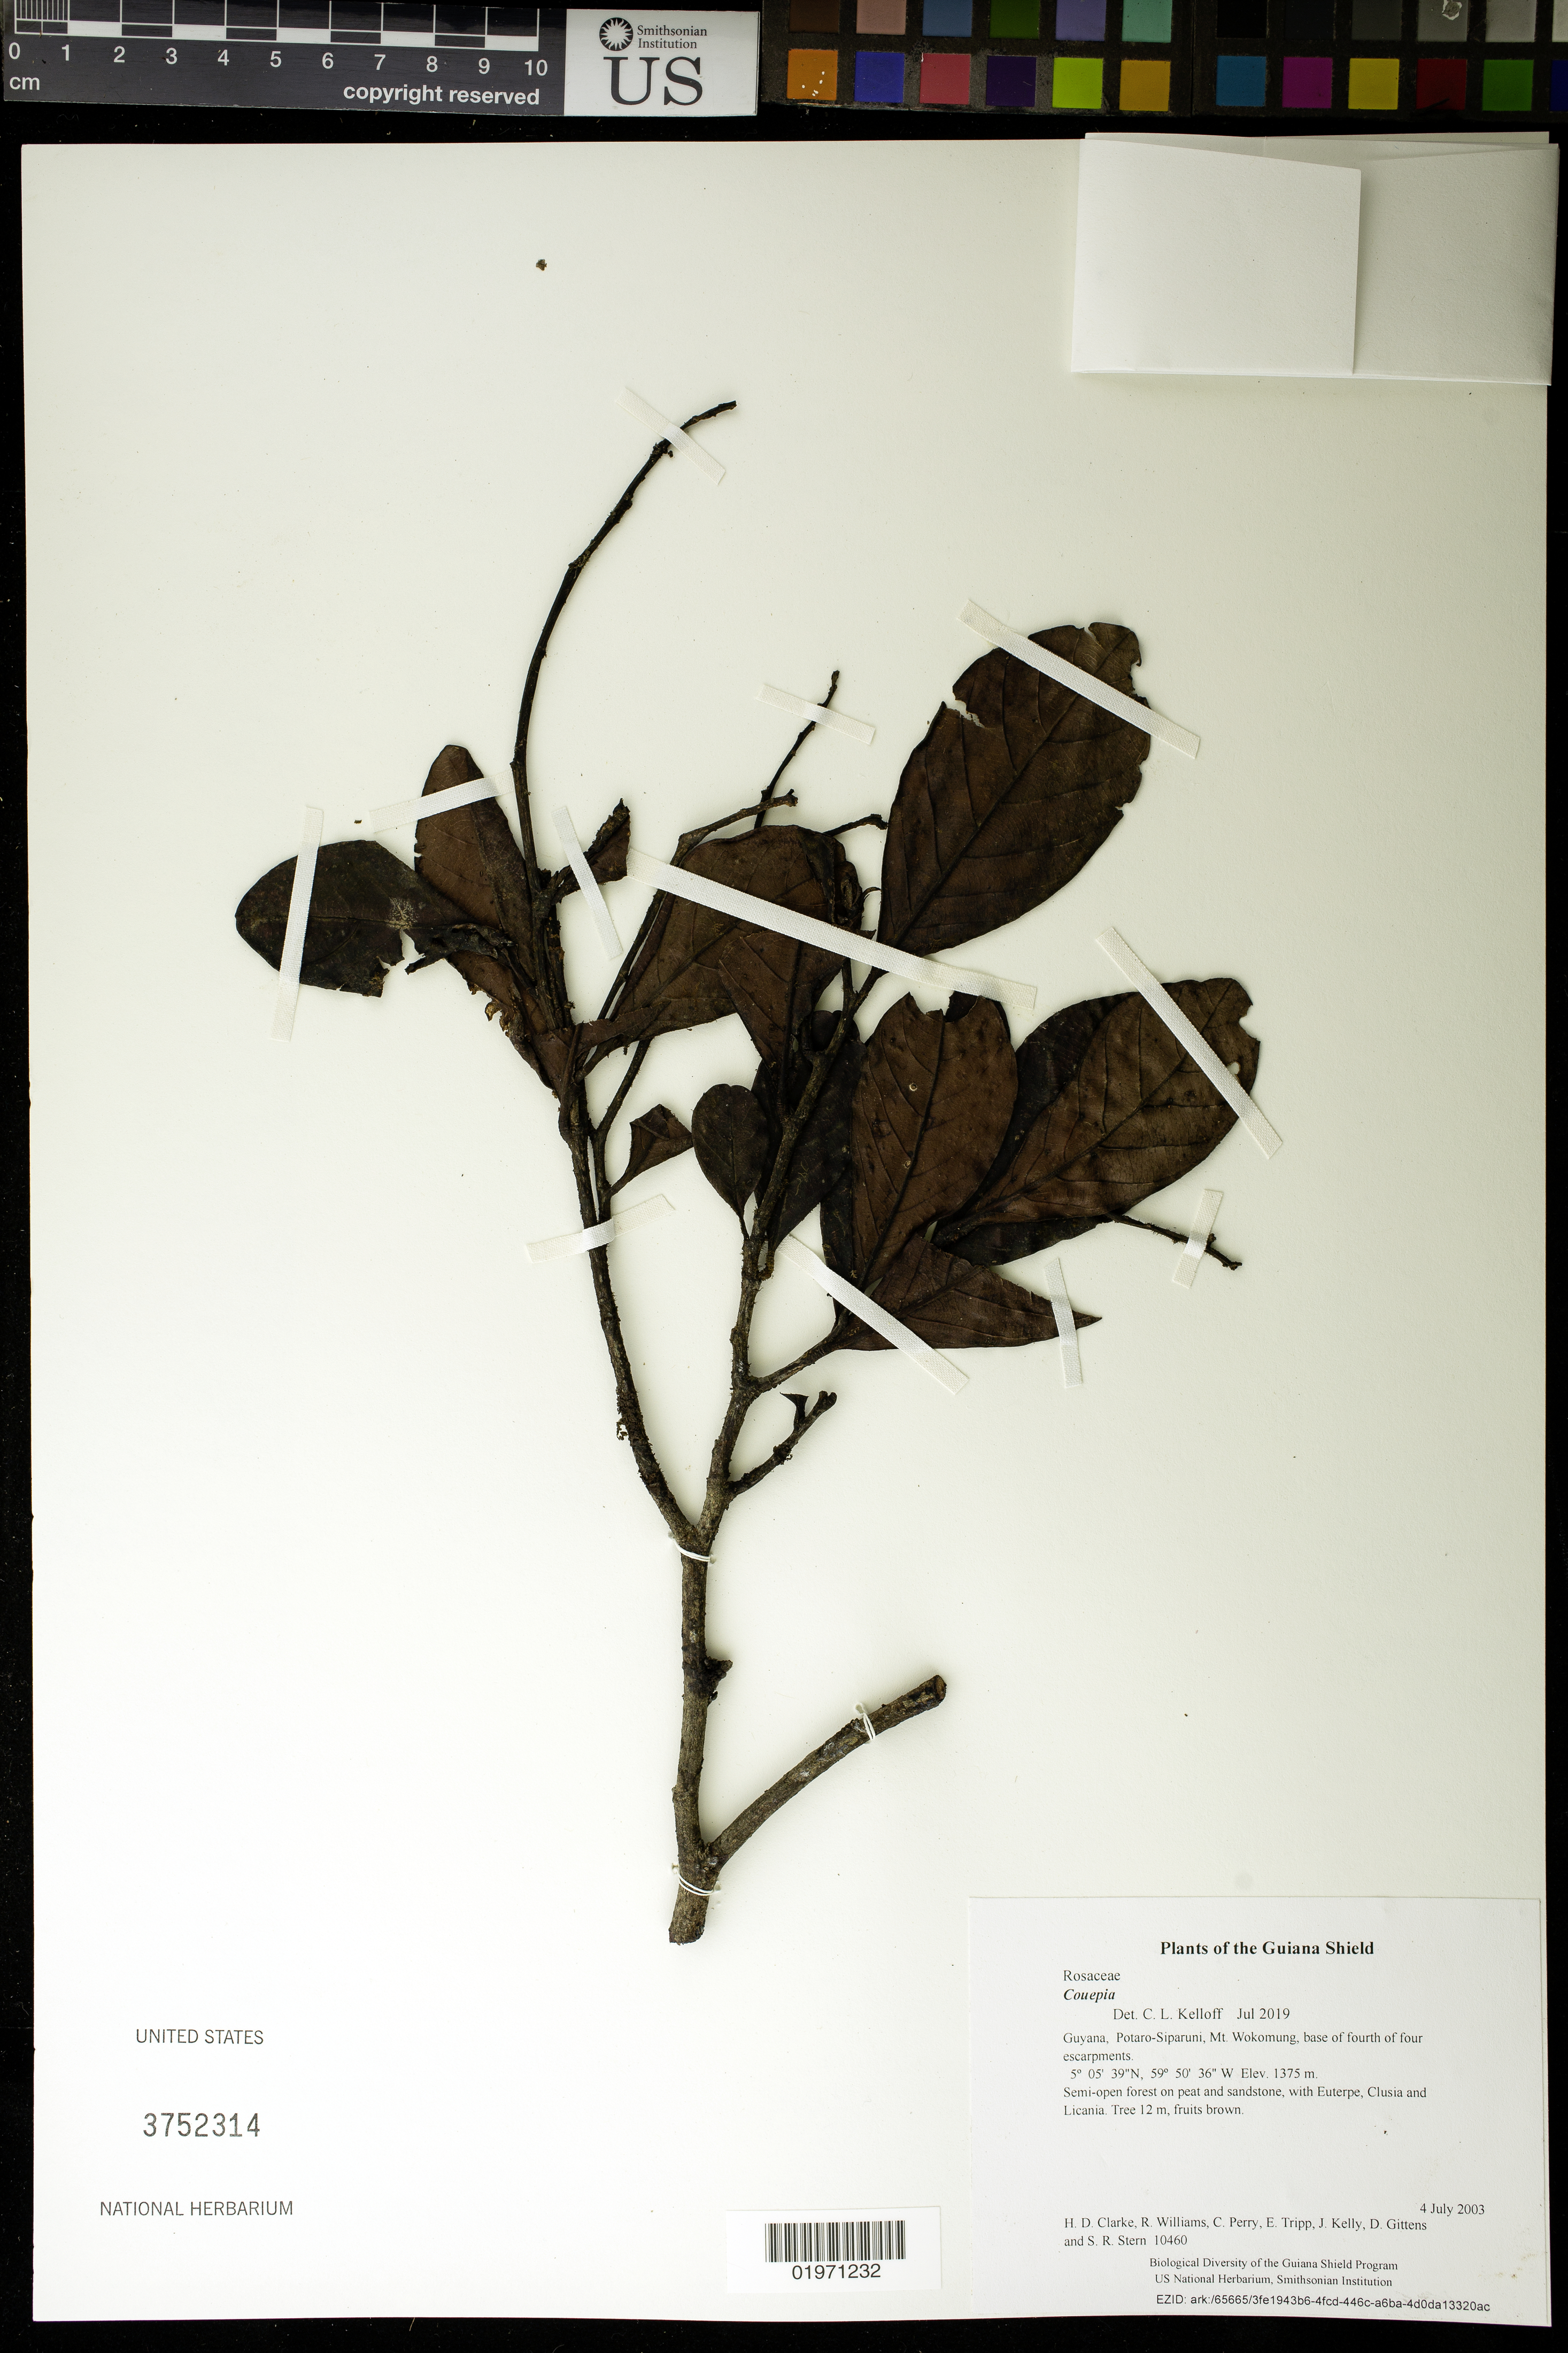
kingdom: Plantae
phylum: Tracheophyta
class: Magnoliopsida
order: Malpighiales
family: Chrysobalanaceae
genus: Couepia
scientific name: Couepia sp.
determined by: Kelloff, C. L.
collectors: H. D. Clarke, R. Williams, C. Perry, E. Tripp, J. Kelly, D. Gittens & S. R. Stern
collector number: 10460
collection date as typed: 4 July 2003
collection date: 2003-07-04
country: Guyana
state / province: Potaro-Siparuni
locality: Mt. Wokomung, base of fourth of four escarpments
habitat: Semi-open forest on peat and sandstone, with Euterpe, Clusia and Licania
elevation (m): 1375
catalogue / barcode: US 3752314